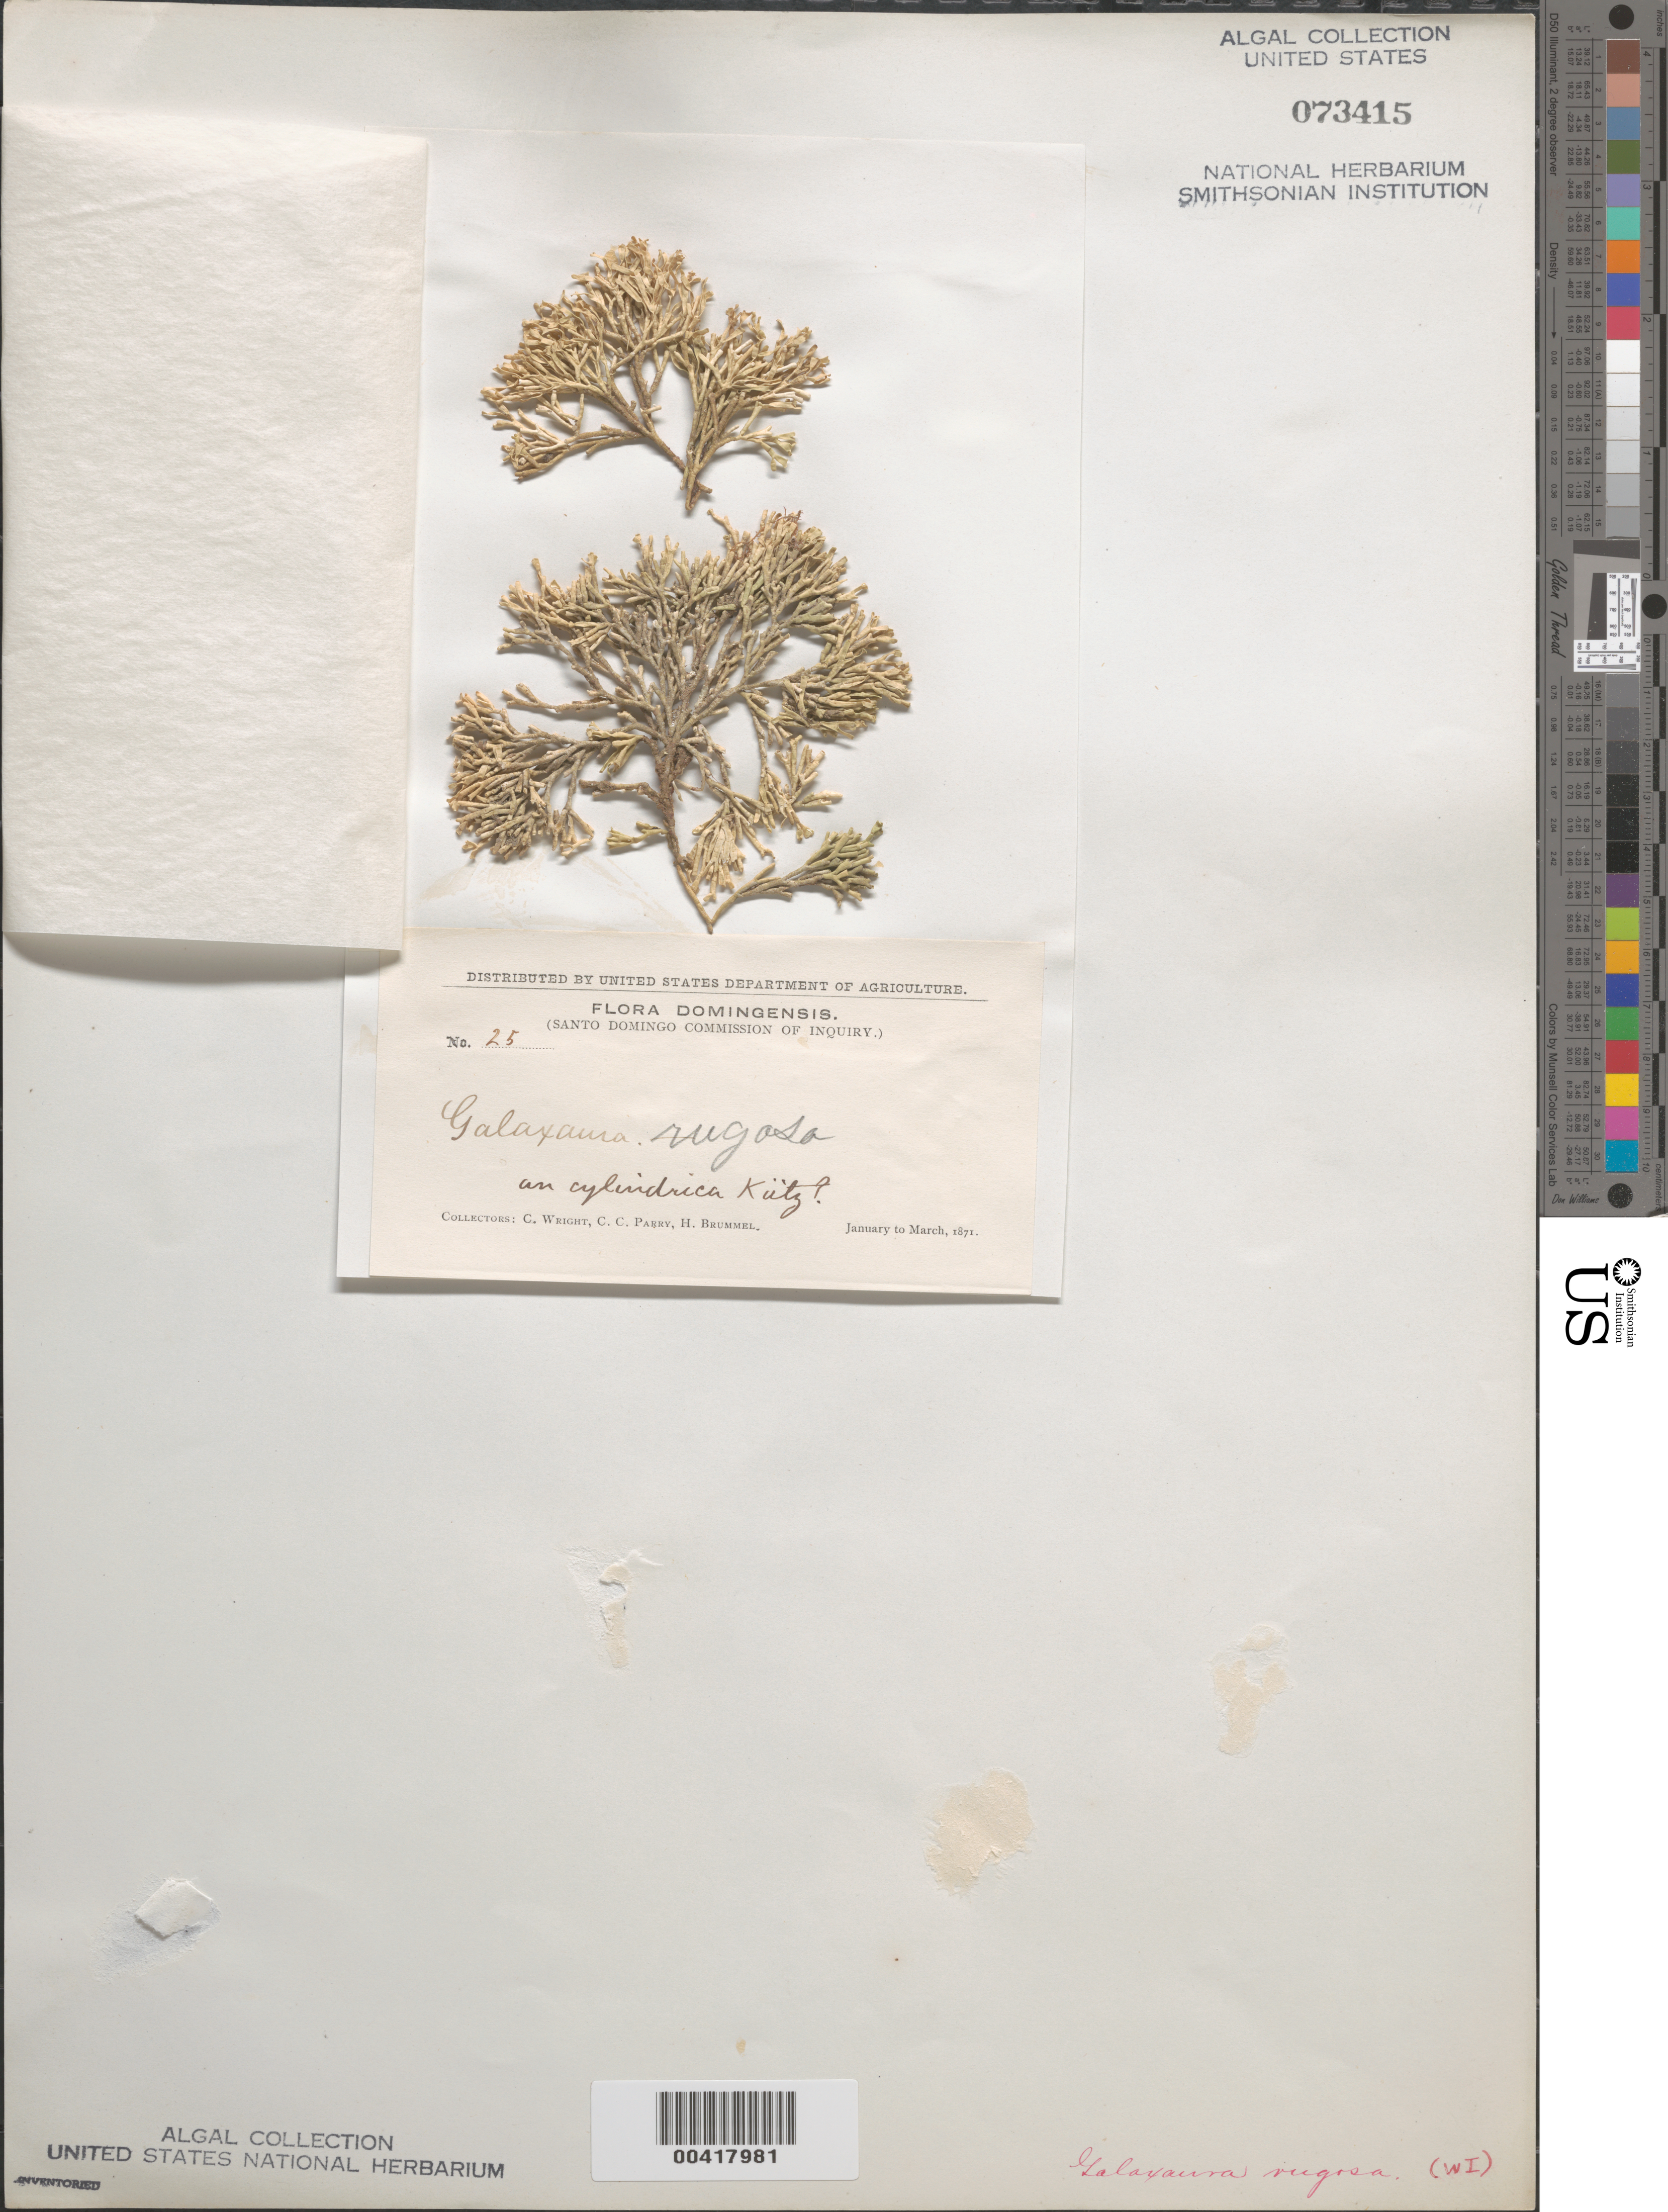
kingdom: Plantae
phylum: Rhodophyta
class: Florideophyceae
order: Nemaliales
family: Galaxauraceae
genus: Galaxaura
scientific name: Galaxaura rugosa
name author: (Ellis & Sol.) J.V.Lamouroux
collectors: C. Wright, C. C. Parry & H. Brummel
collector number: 25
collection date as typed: Jan 1871 to -- Mar 1871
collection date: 1871-01/1871-03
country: Dominican Republic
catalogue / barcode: US 73415